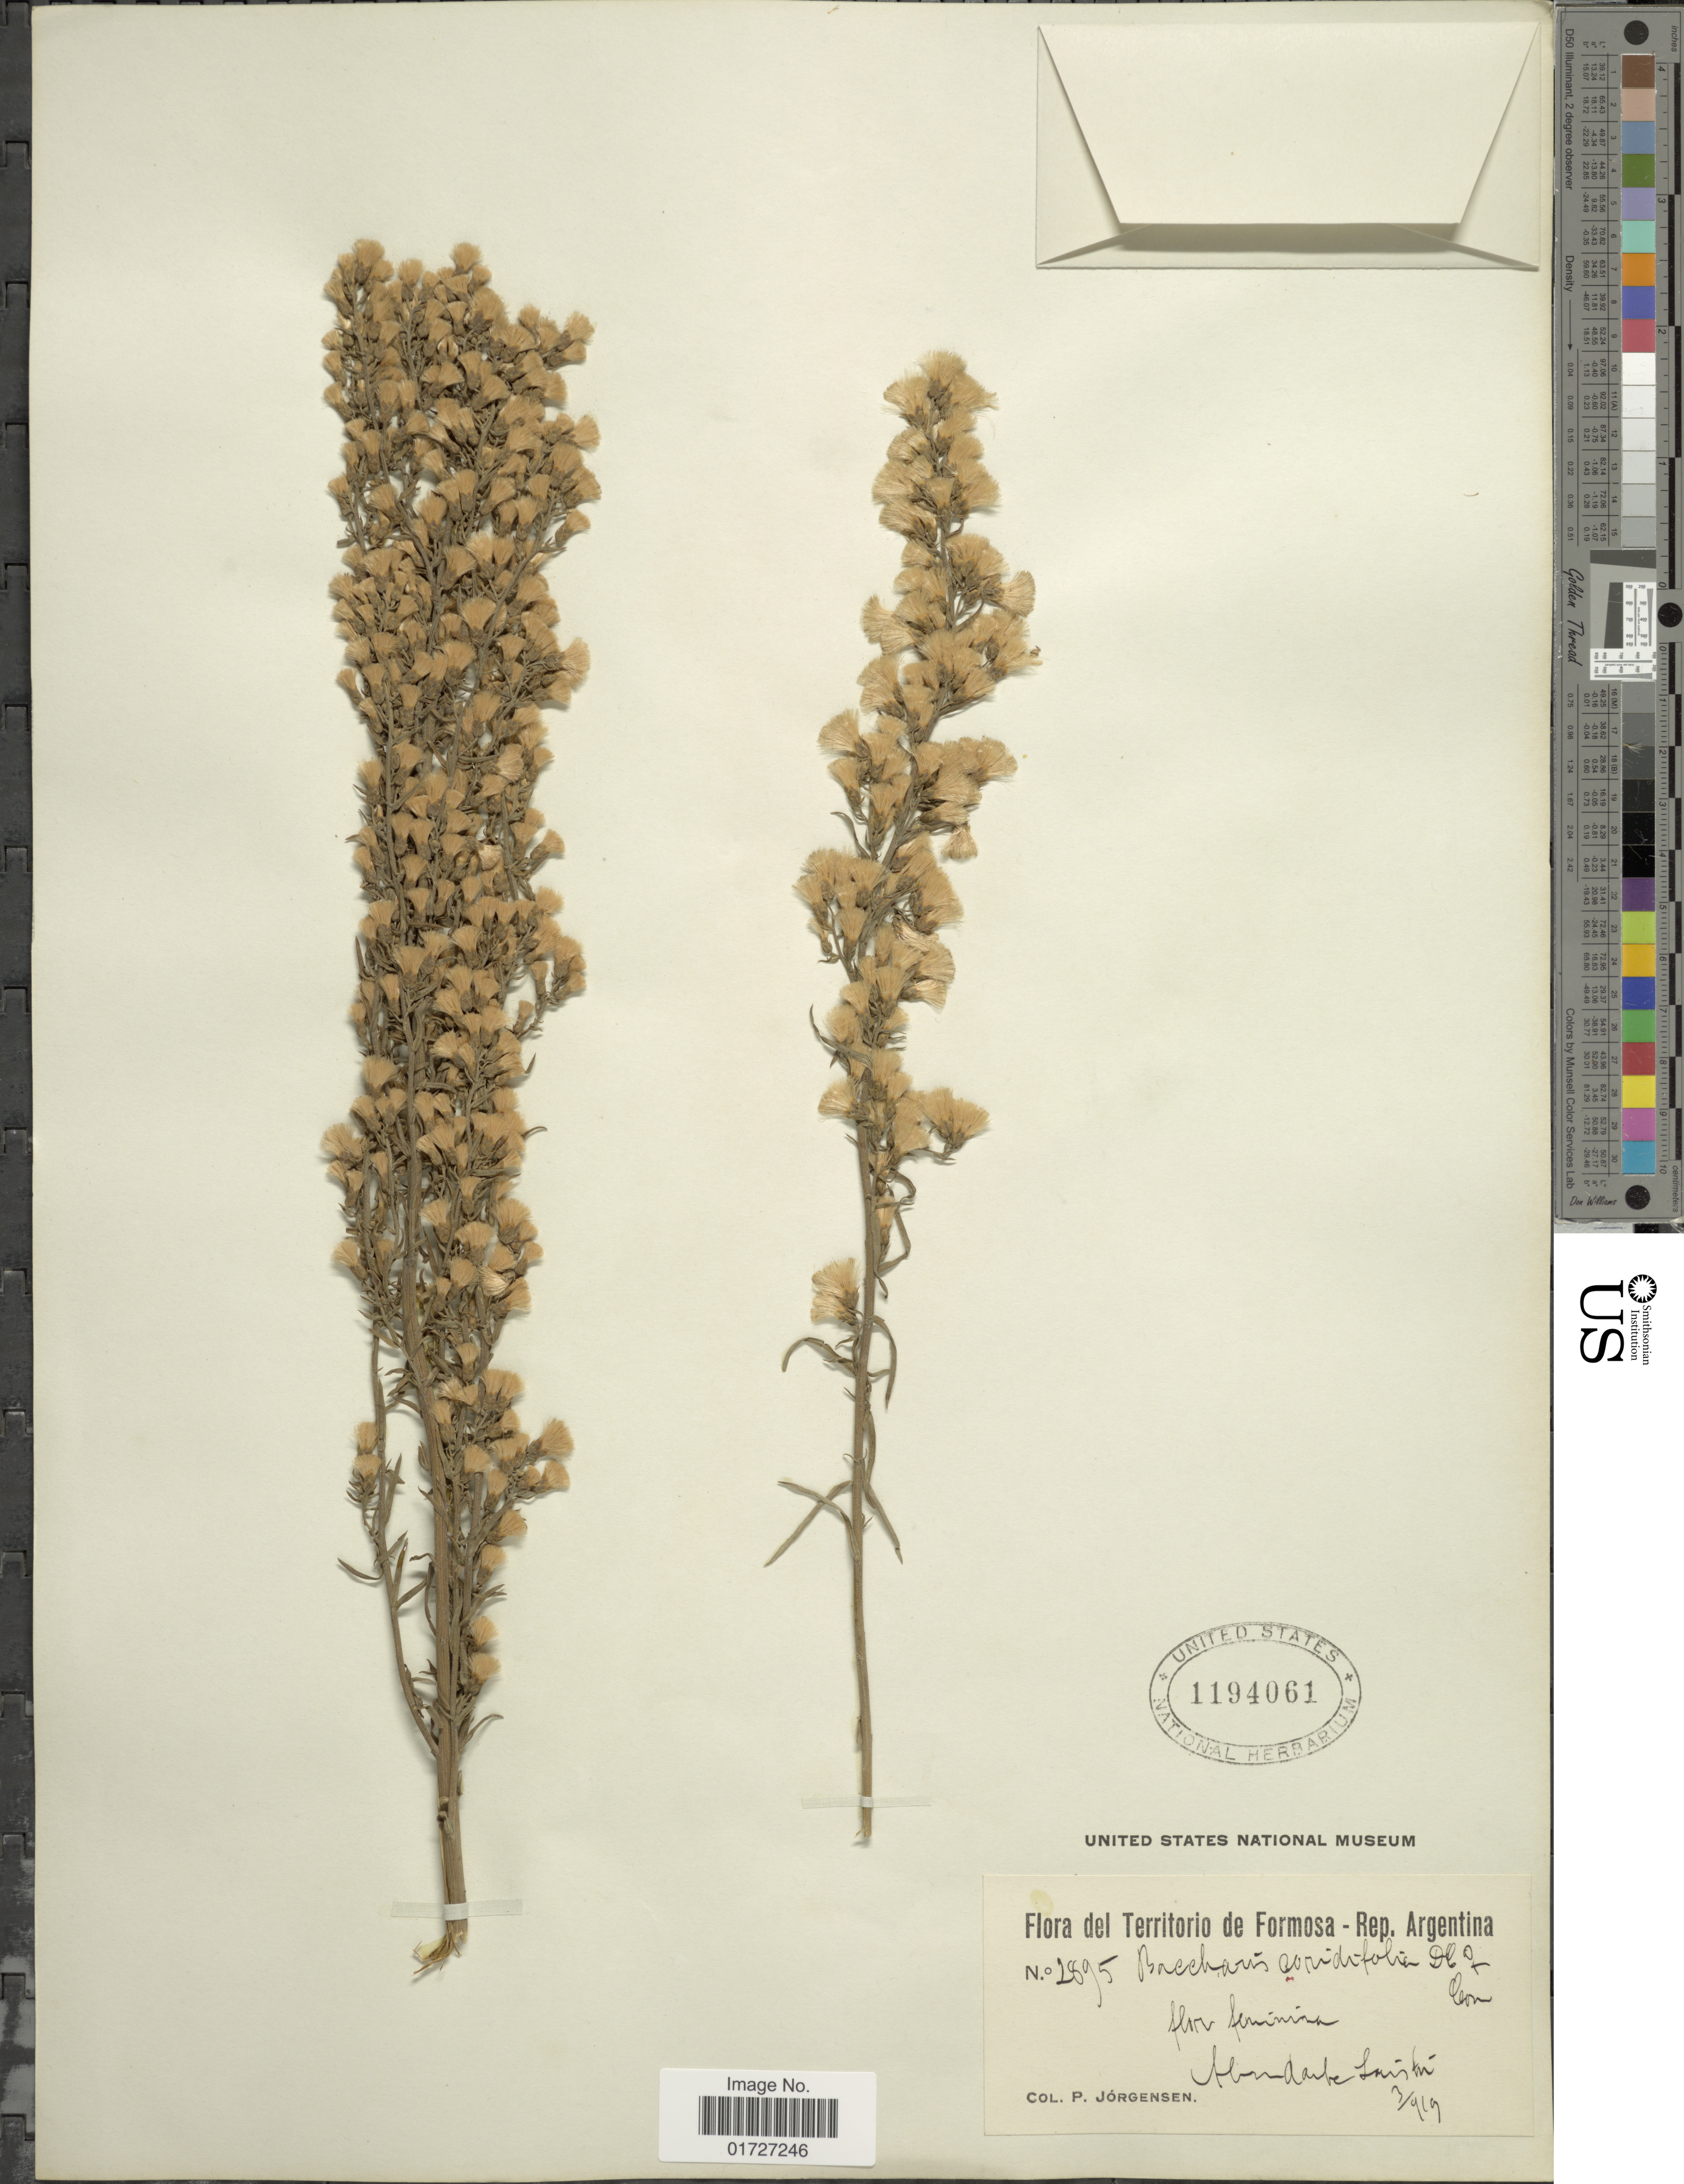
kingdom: Plantae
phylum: Tracheophyta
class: Magnoliopsida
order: Asterales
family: Asteraceae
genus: Baccharis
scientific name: Baccharis coridifolia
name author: DC.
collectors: P. Jörgensen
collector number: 2895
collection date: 1919-03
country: Argentina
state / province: Formosa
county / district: Laishí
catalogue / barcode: US 1194061